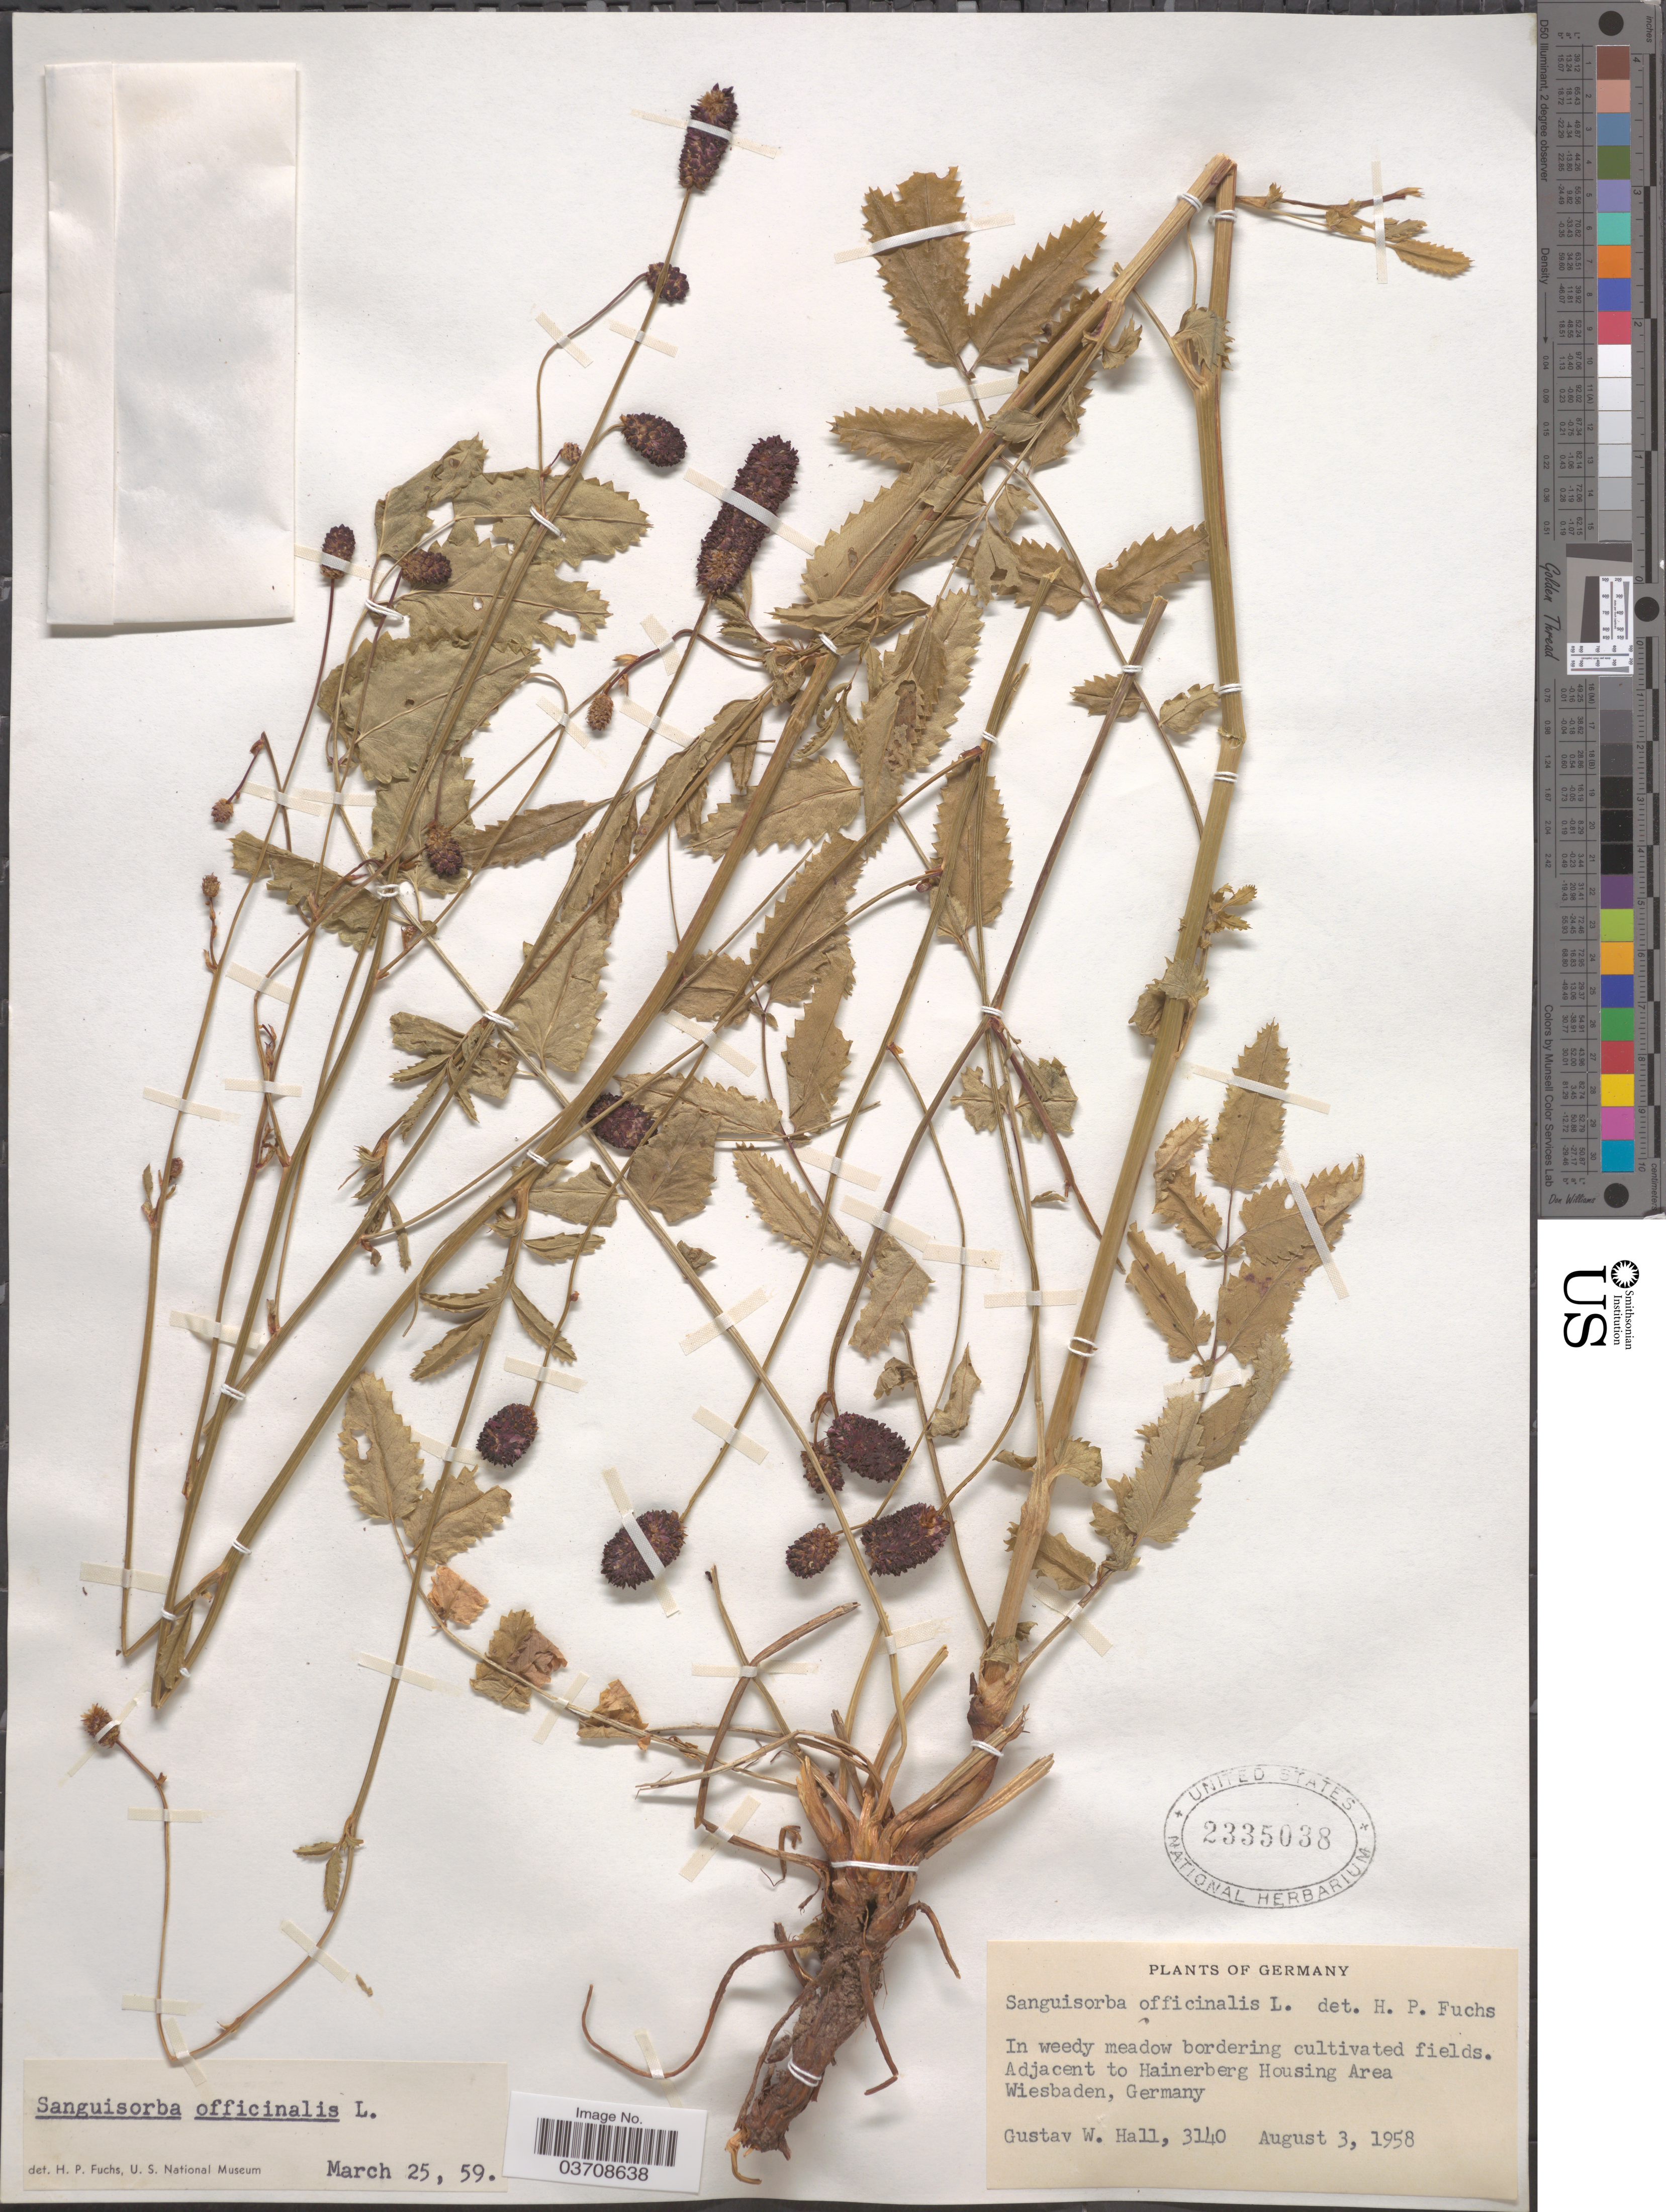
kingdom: Plantae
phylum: Tracheophyta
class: Magnoliopsida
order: Rosales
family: Rosaceae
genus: Sanguisorba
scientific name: Sanguisorba officinalis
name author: L.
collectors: G. Hall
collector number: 3140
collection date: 1958-08-03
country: Germany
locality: Adjacent to Hainerberg Housing Area Wiesbaden.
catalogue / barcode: US 2335038